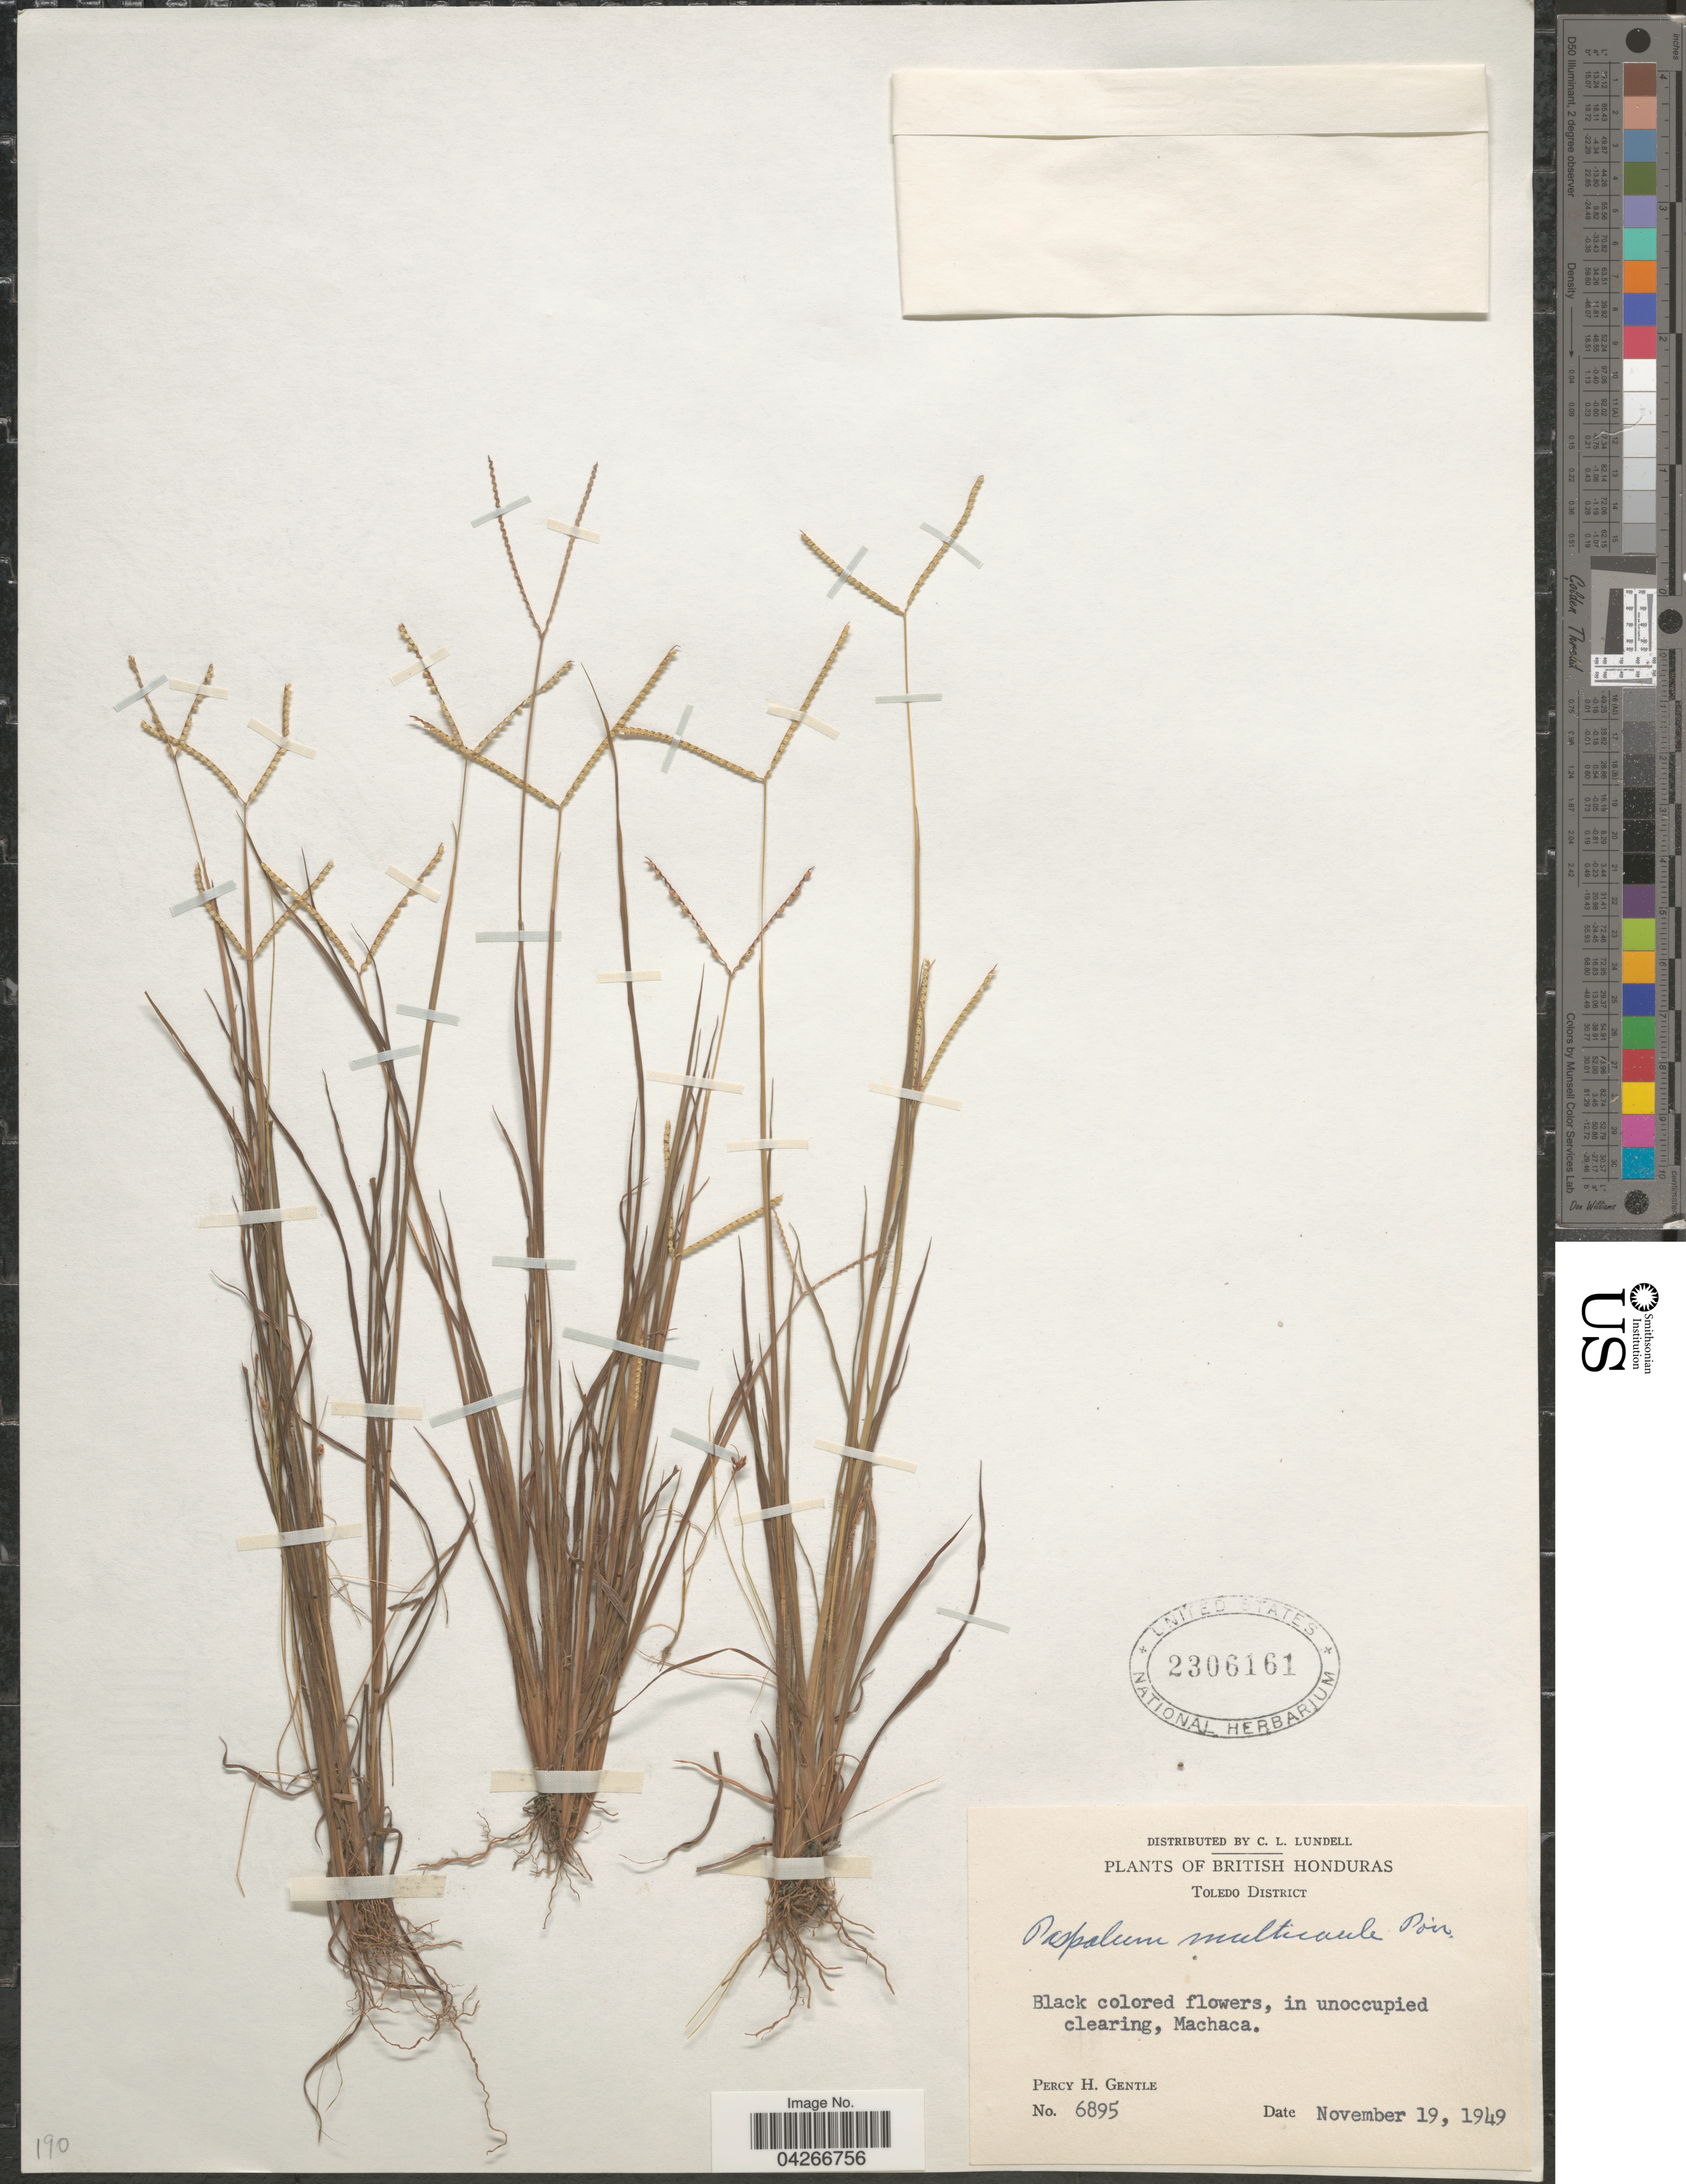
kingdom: Plantae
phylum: Tracheophyta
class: Liliopsida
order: Poales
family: Poaceae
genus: Paspalum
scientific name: Paspalum multicaule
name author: Poir. in Lam.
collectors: P. H. Gentle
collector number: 6895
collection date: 1949-11-19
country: Belize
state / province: Toledo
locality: British Honduras. Toledo District. Machaca.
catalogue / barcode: US 2306161